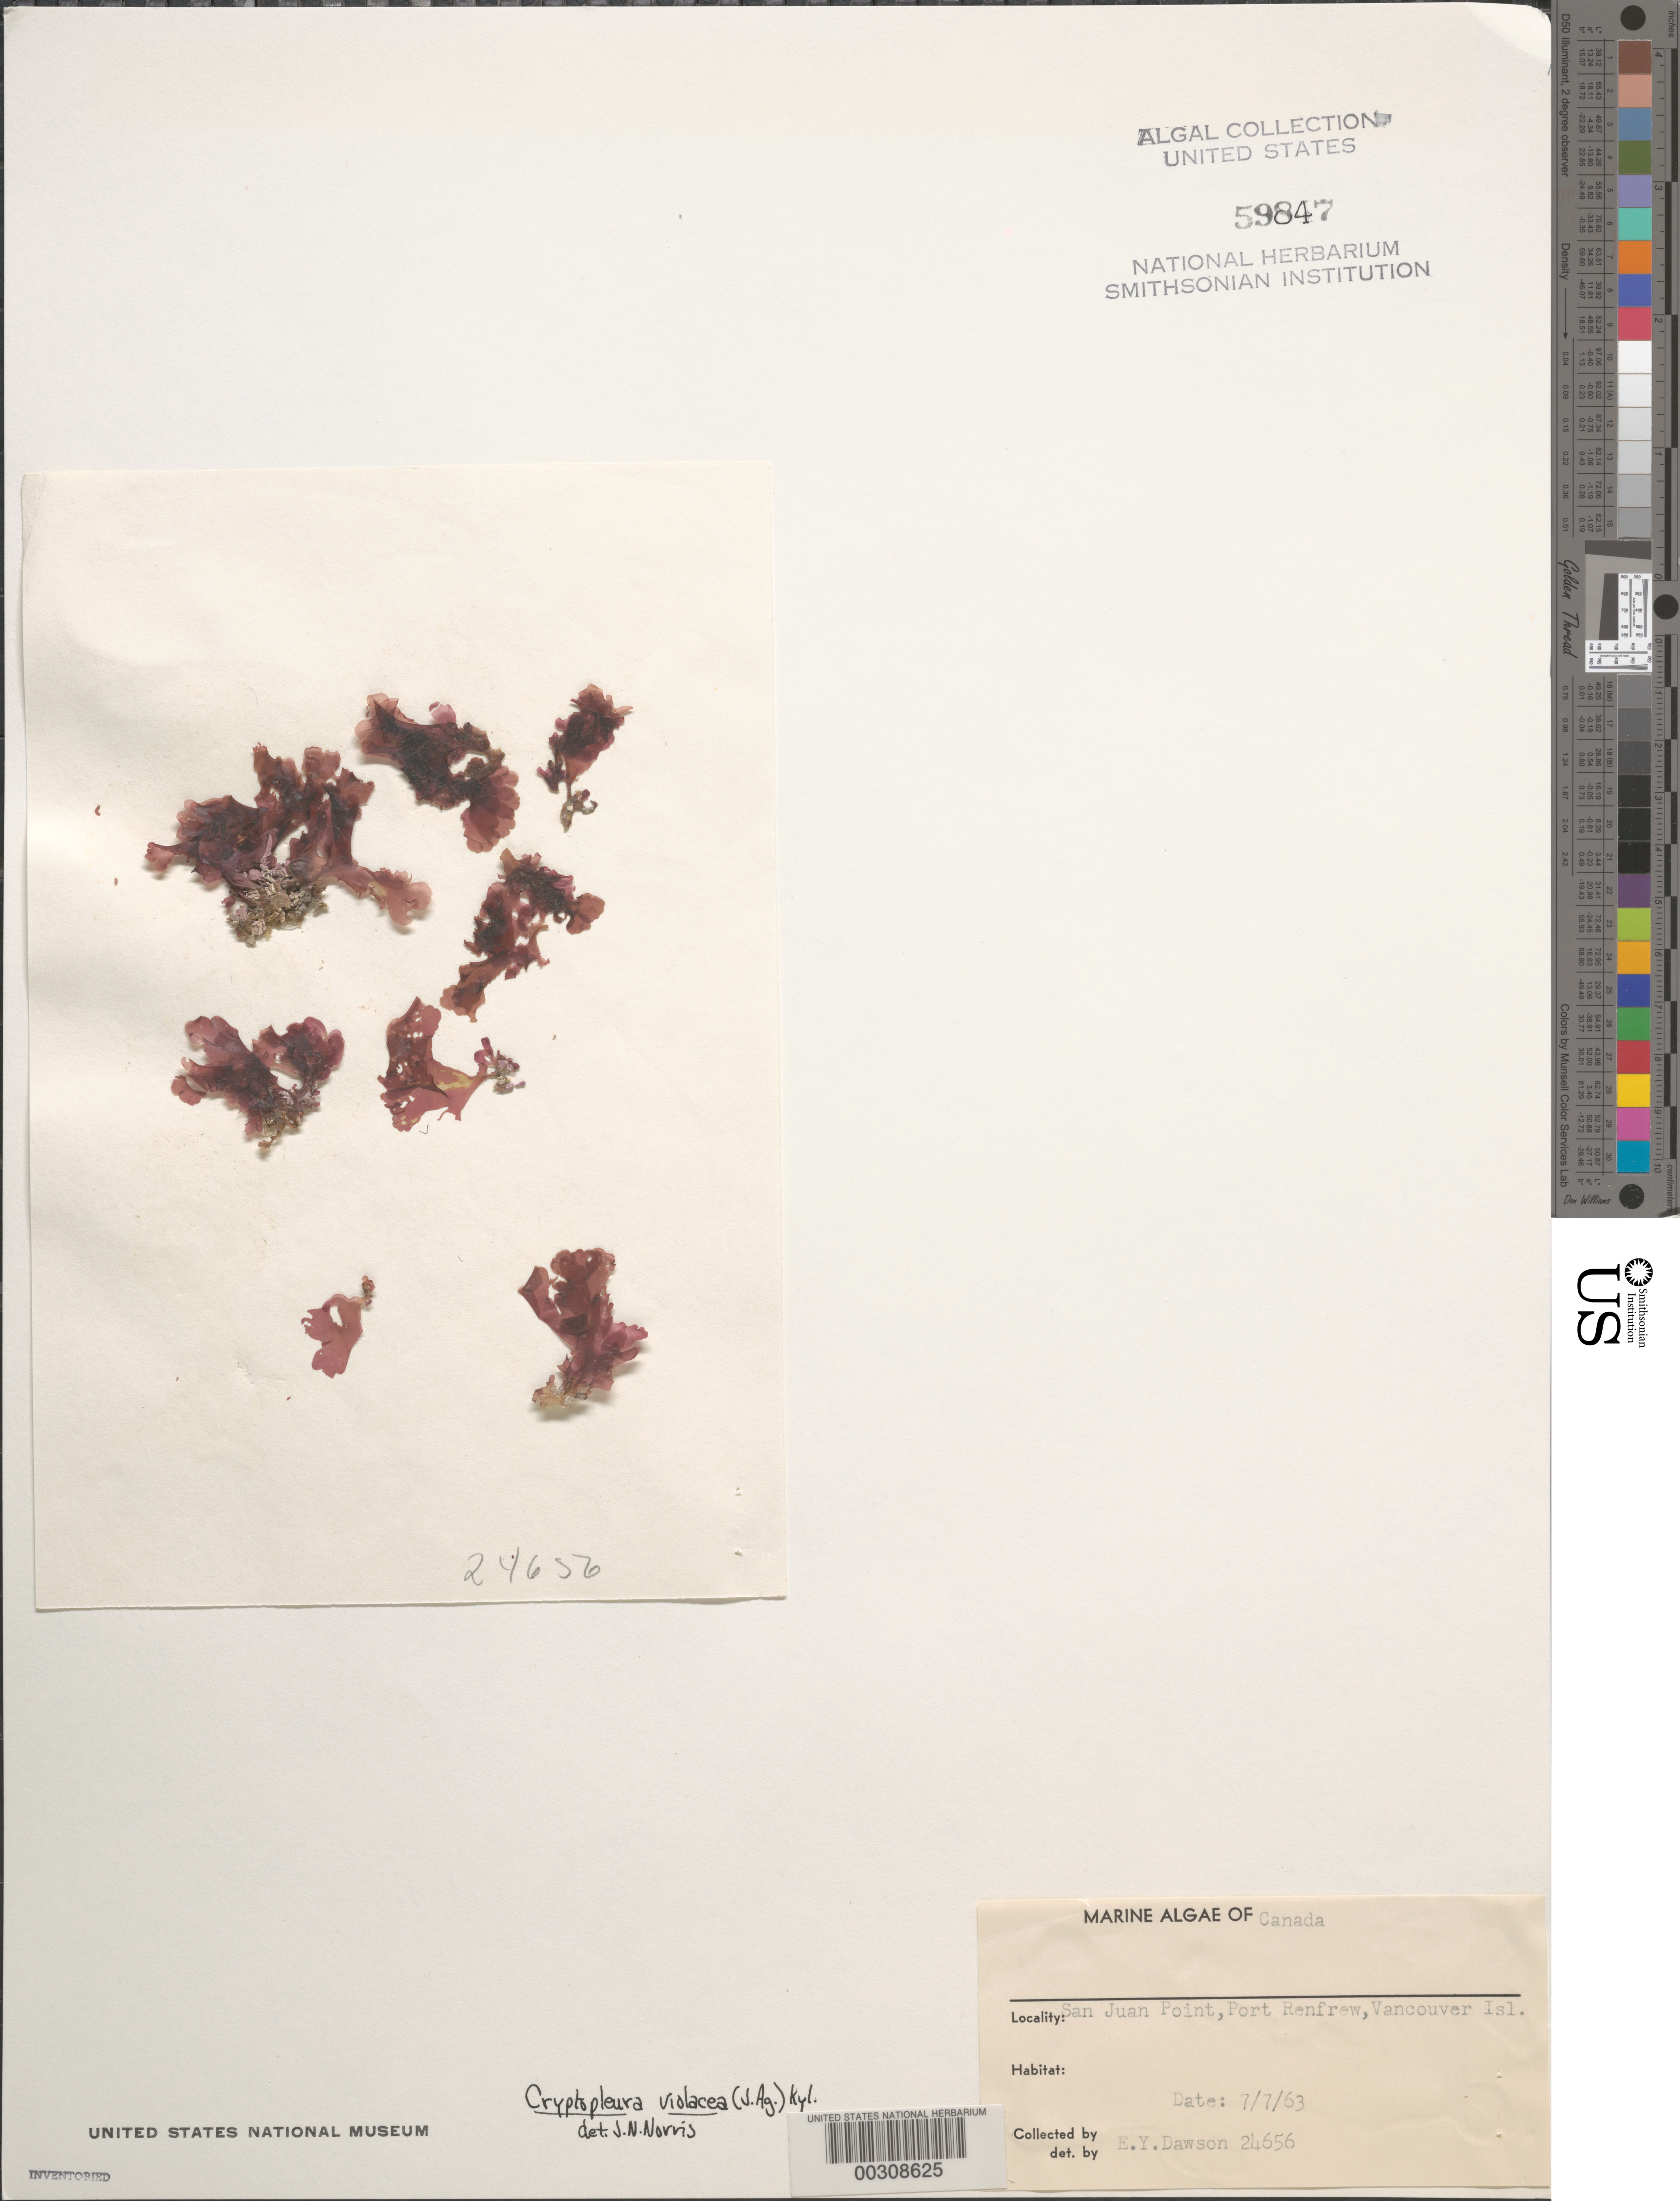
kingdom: Plantae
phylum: Rhodophyta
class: Florideophyceae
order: Ceramiales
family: Delesseriaceae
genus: Cryptopleura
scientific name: Cryptopleura violacea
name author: (J. Ag.) Kylin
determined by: Norris, James N.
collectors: E. Y. Dawson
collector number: EYD 24656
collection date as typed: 07 Jul 1963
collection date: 1963-07-07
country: Canada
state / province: British Columbia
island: Vancouver Island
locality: San Juan Point, Port Renfrew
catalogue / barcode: US 59847